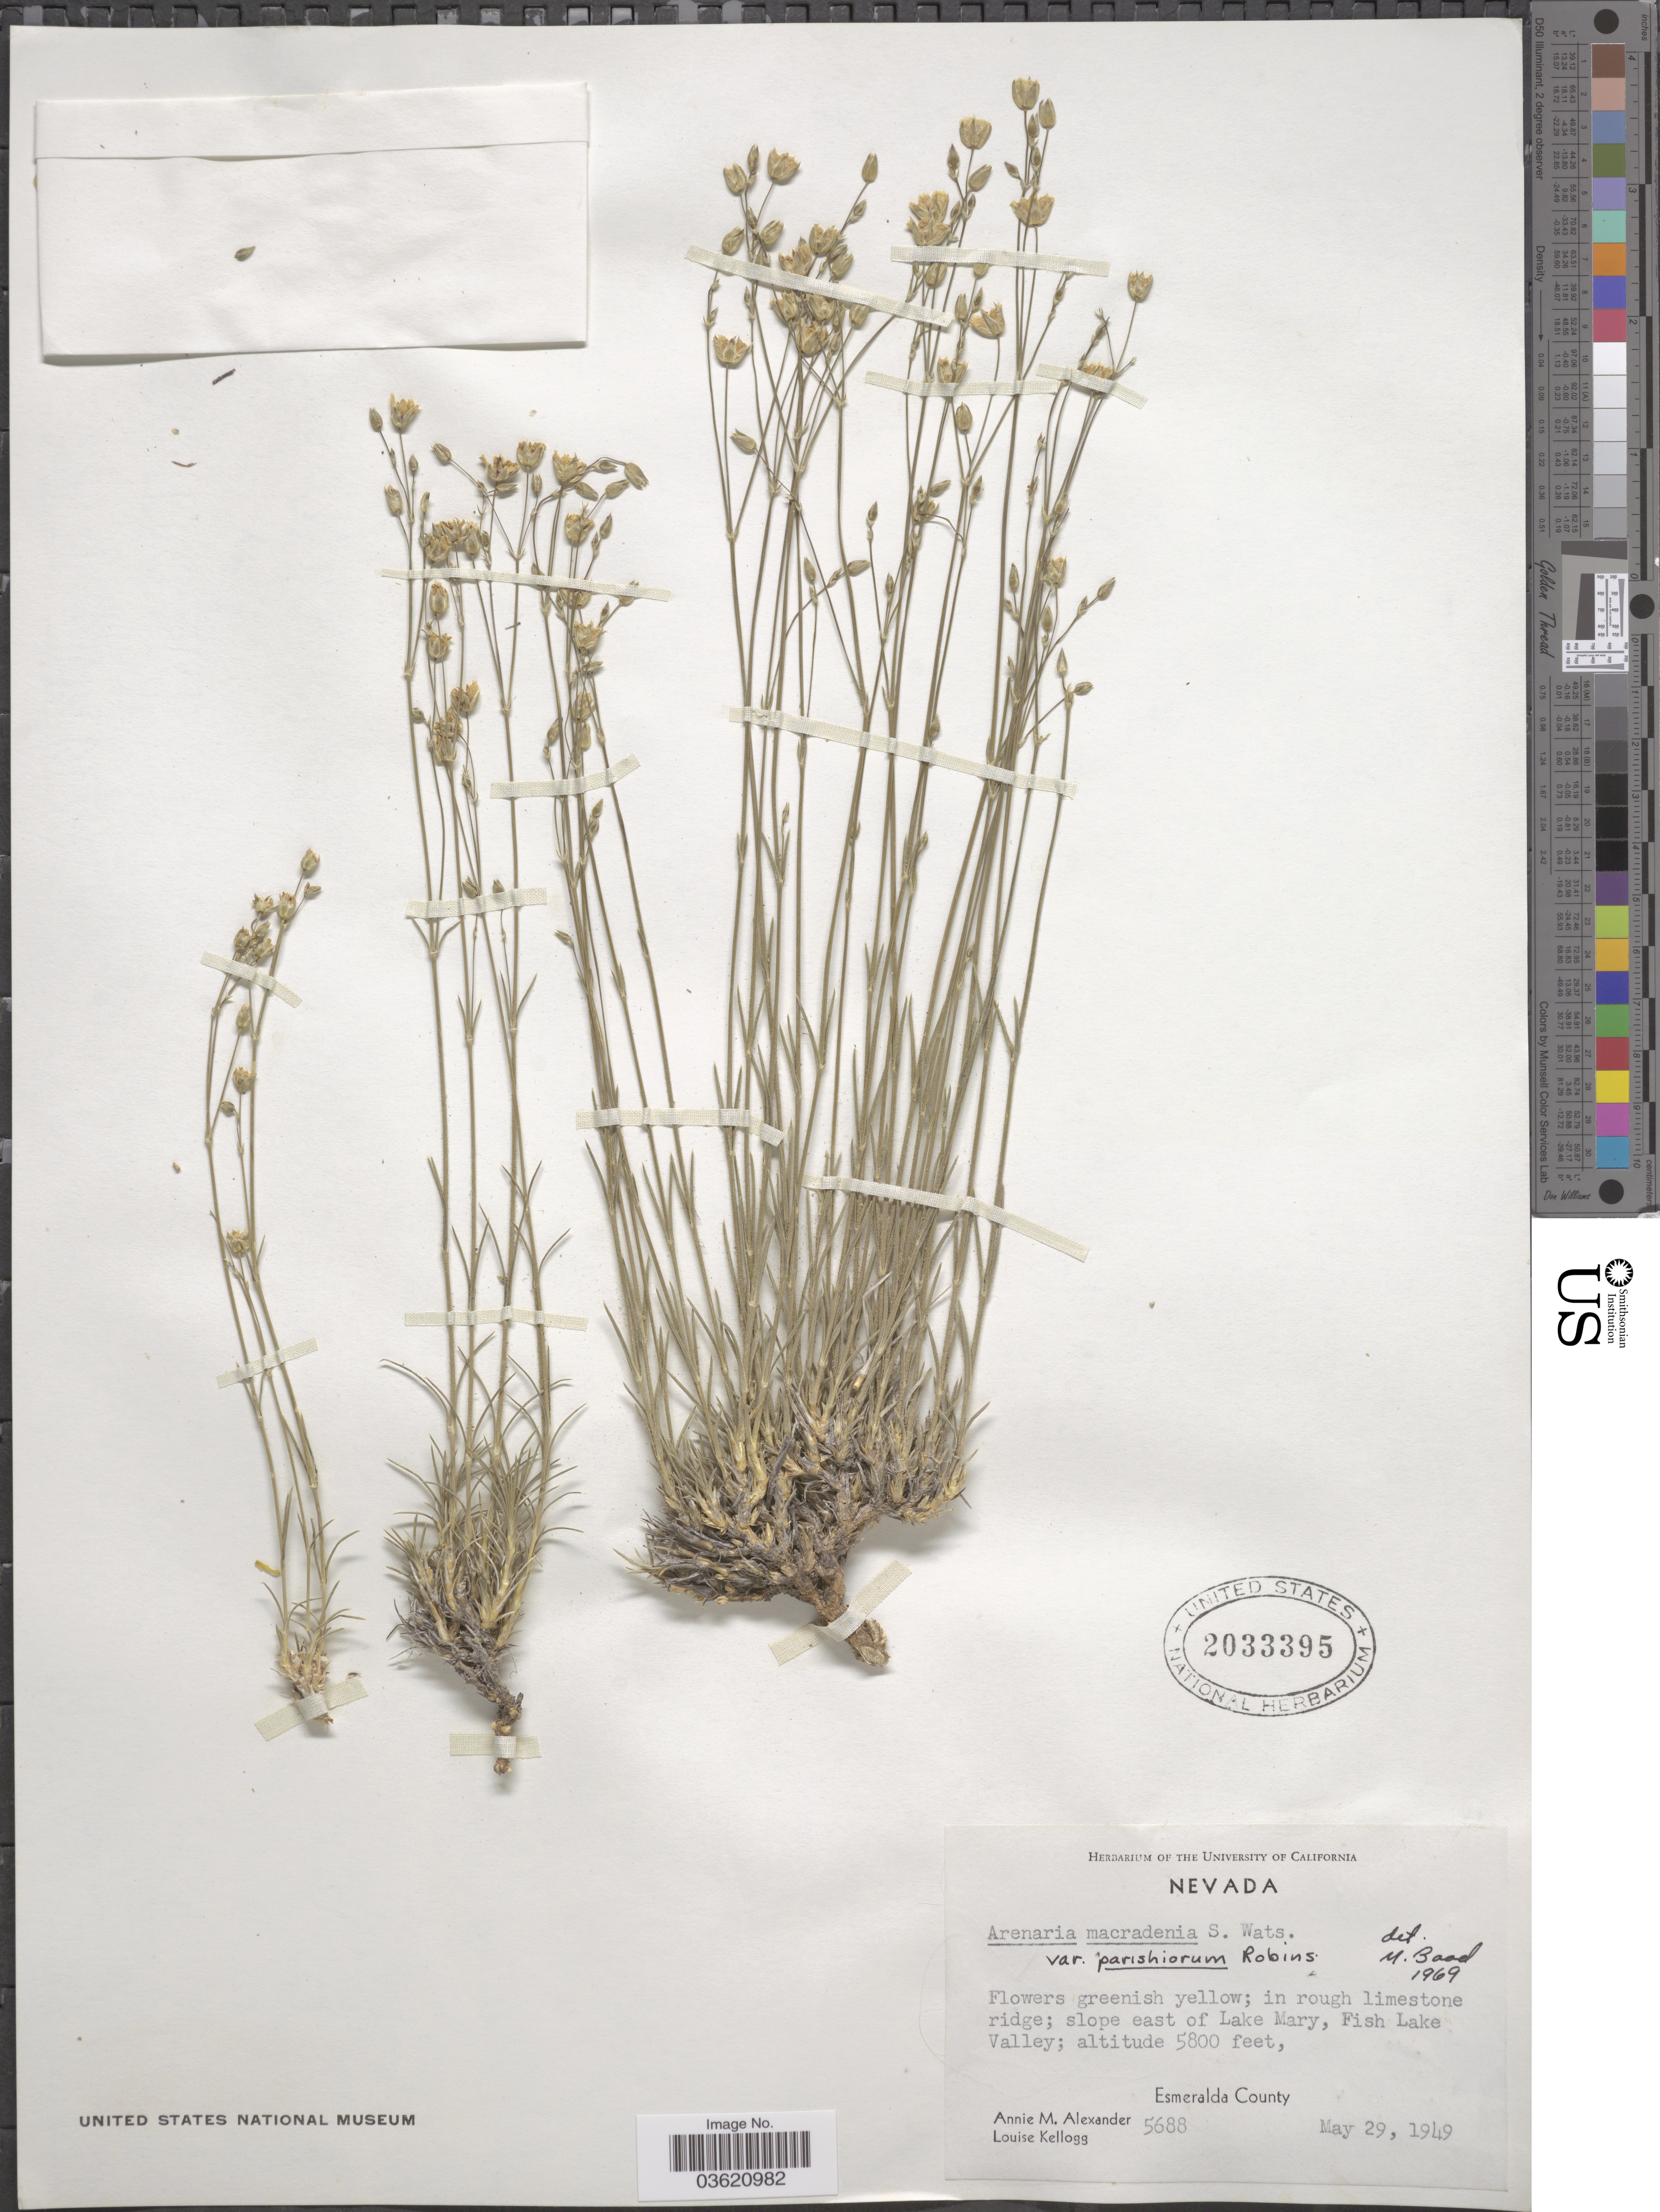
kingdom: Plantae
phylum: Tracheophyta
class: Magnoliopsida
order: Caryophyllales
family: Caryophyllaceae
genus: Eremogone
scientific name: Eremogone macradenia var. macradenia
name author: (S. Watson) Ikonn.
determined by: U.S. National Herbarium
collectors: A. M. Alexander & L. Kellogg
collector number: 5688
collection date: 1949-05-29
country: United States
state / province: Nevada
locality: Slope east of Lake Mary, Fish Lake Valley. Esmeralda County.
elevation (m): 1768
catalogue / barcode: US 2033395